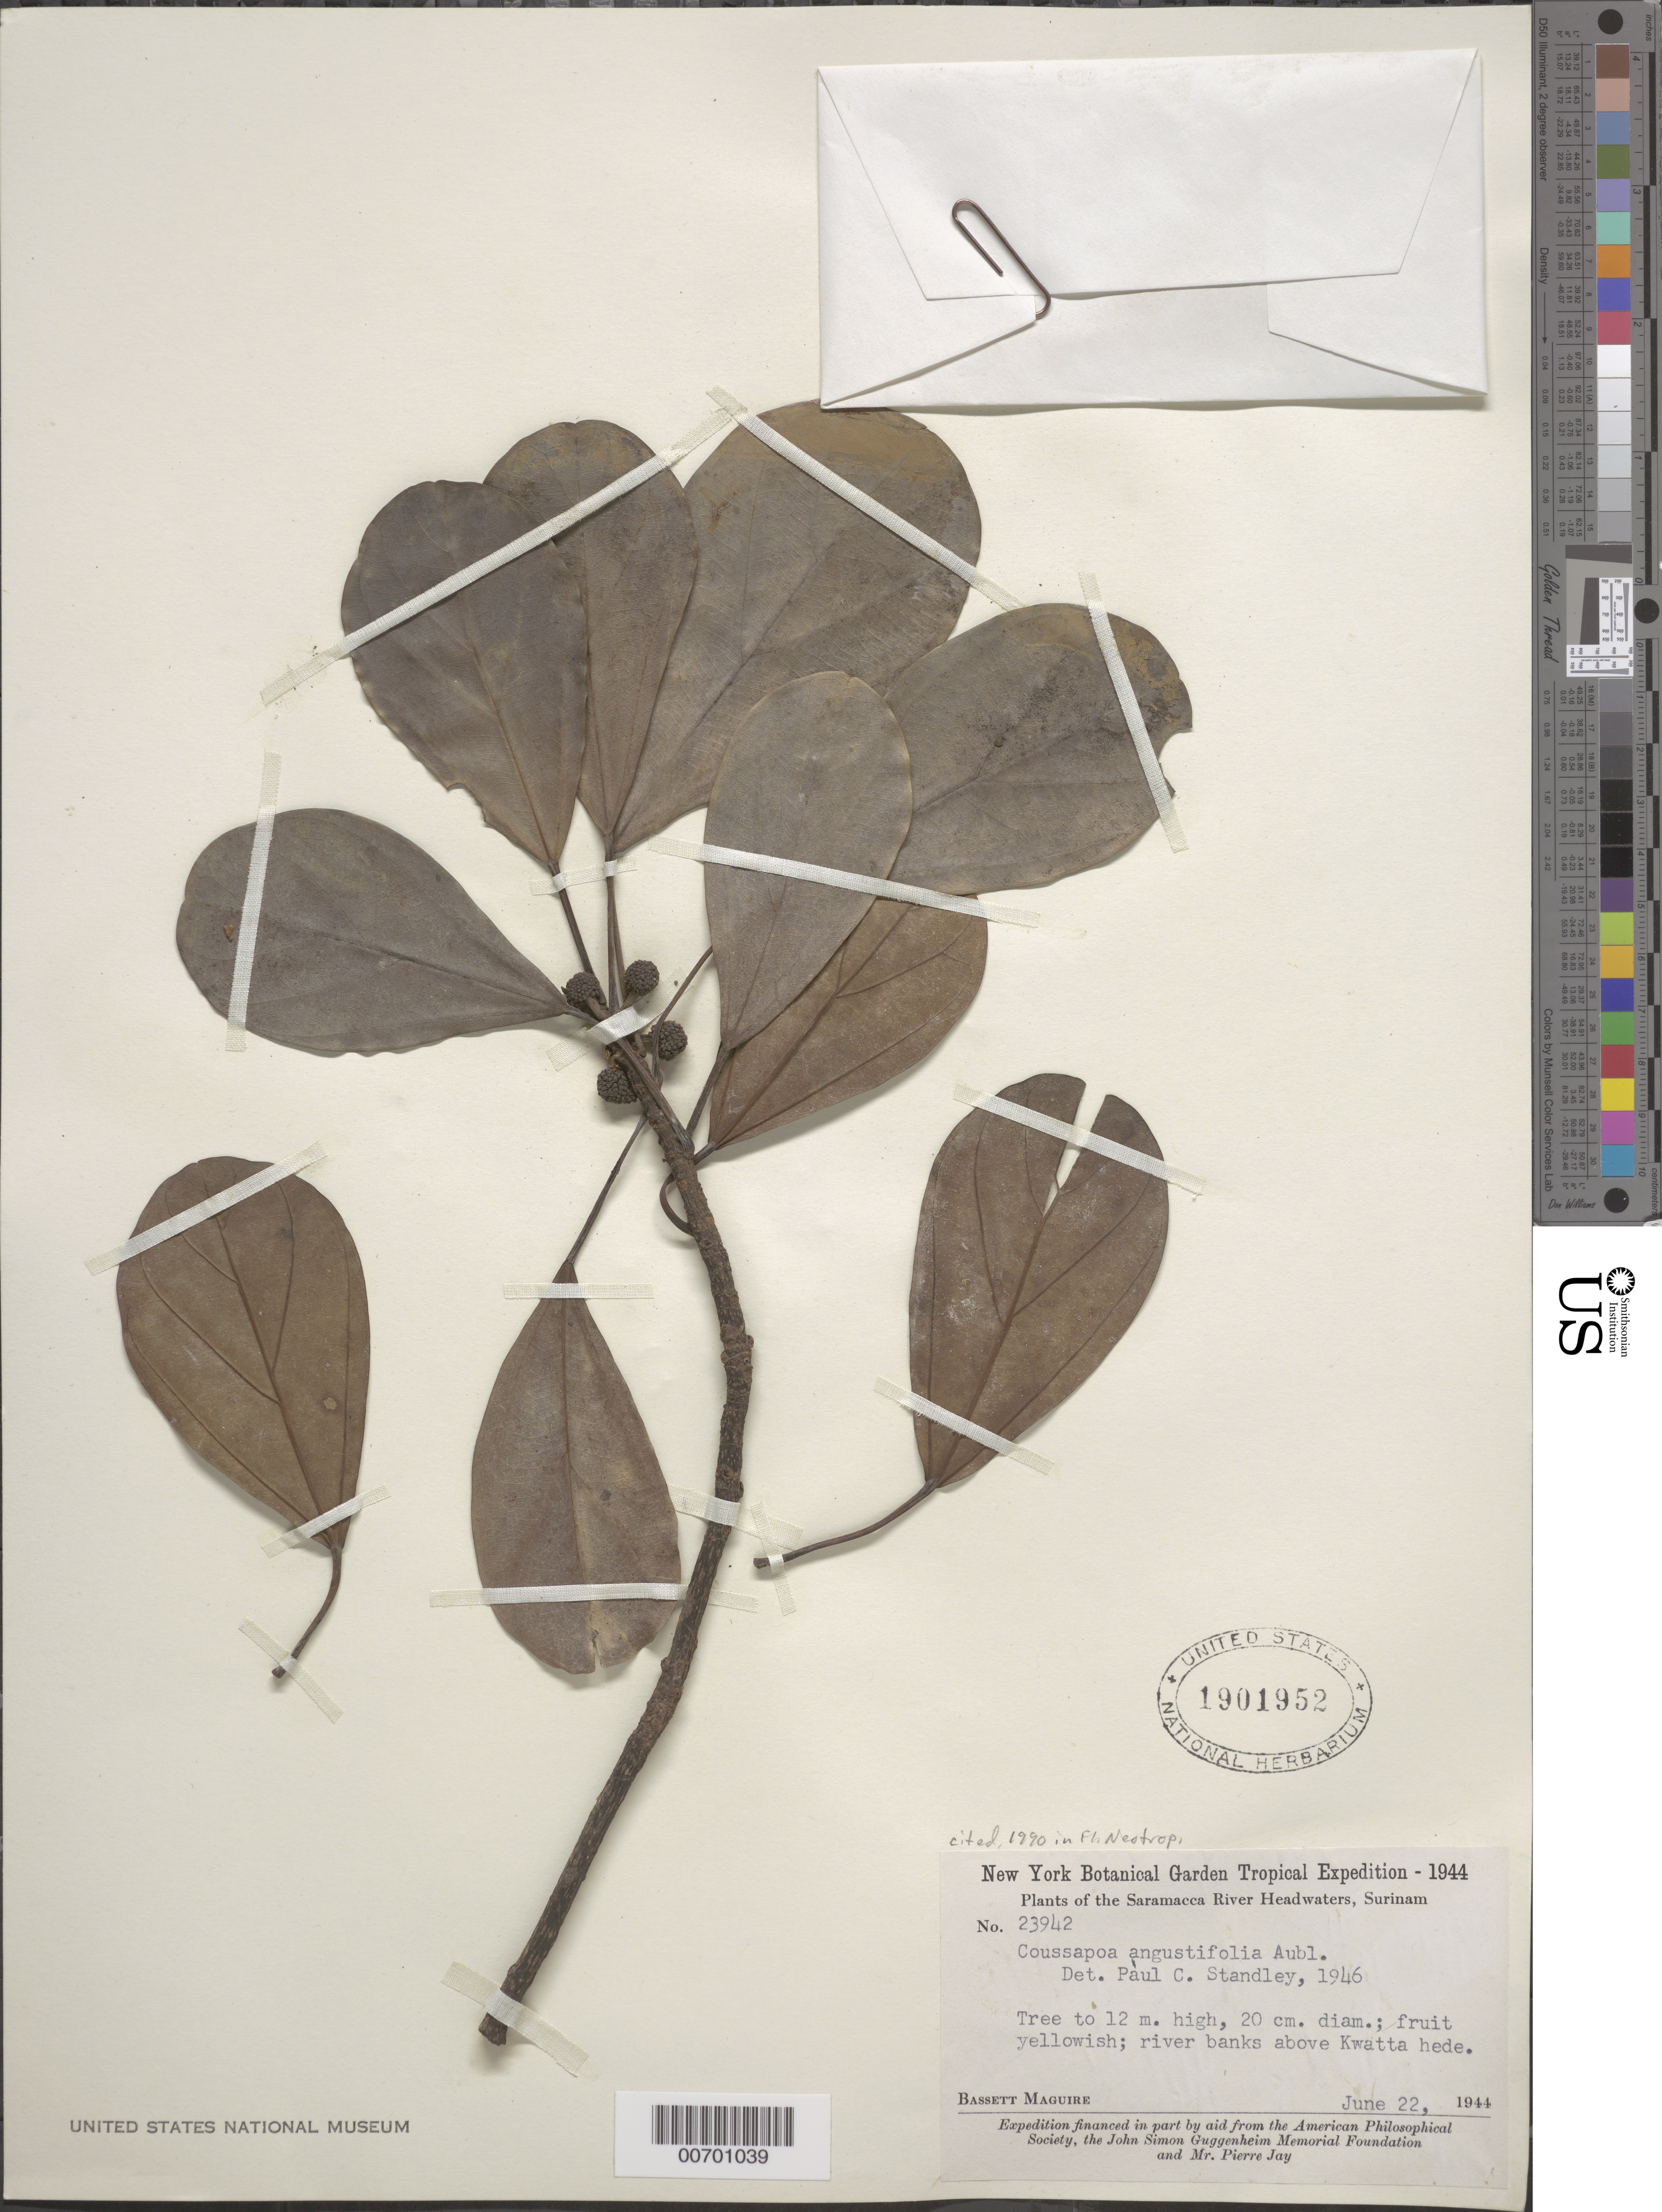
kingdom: Plantae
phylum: Tracheophyta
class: Magnoliopsida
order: Rosales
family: Urticaceae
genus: Coussapoa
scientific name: Coussapoa angustifolia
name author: Aubl.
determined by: Standley, Paul C.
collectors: B. Maguire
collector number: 23942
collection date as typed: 22-Jun-44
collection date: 1944-06-22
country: Suriname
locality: Kwatta hede village, Saramacca River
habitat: River banks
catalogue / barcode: US 1901952